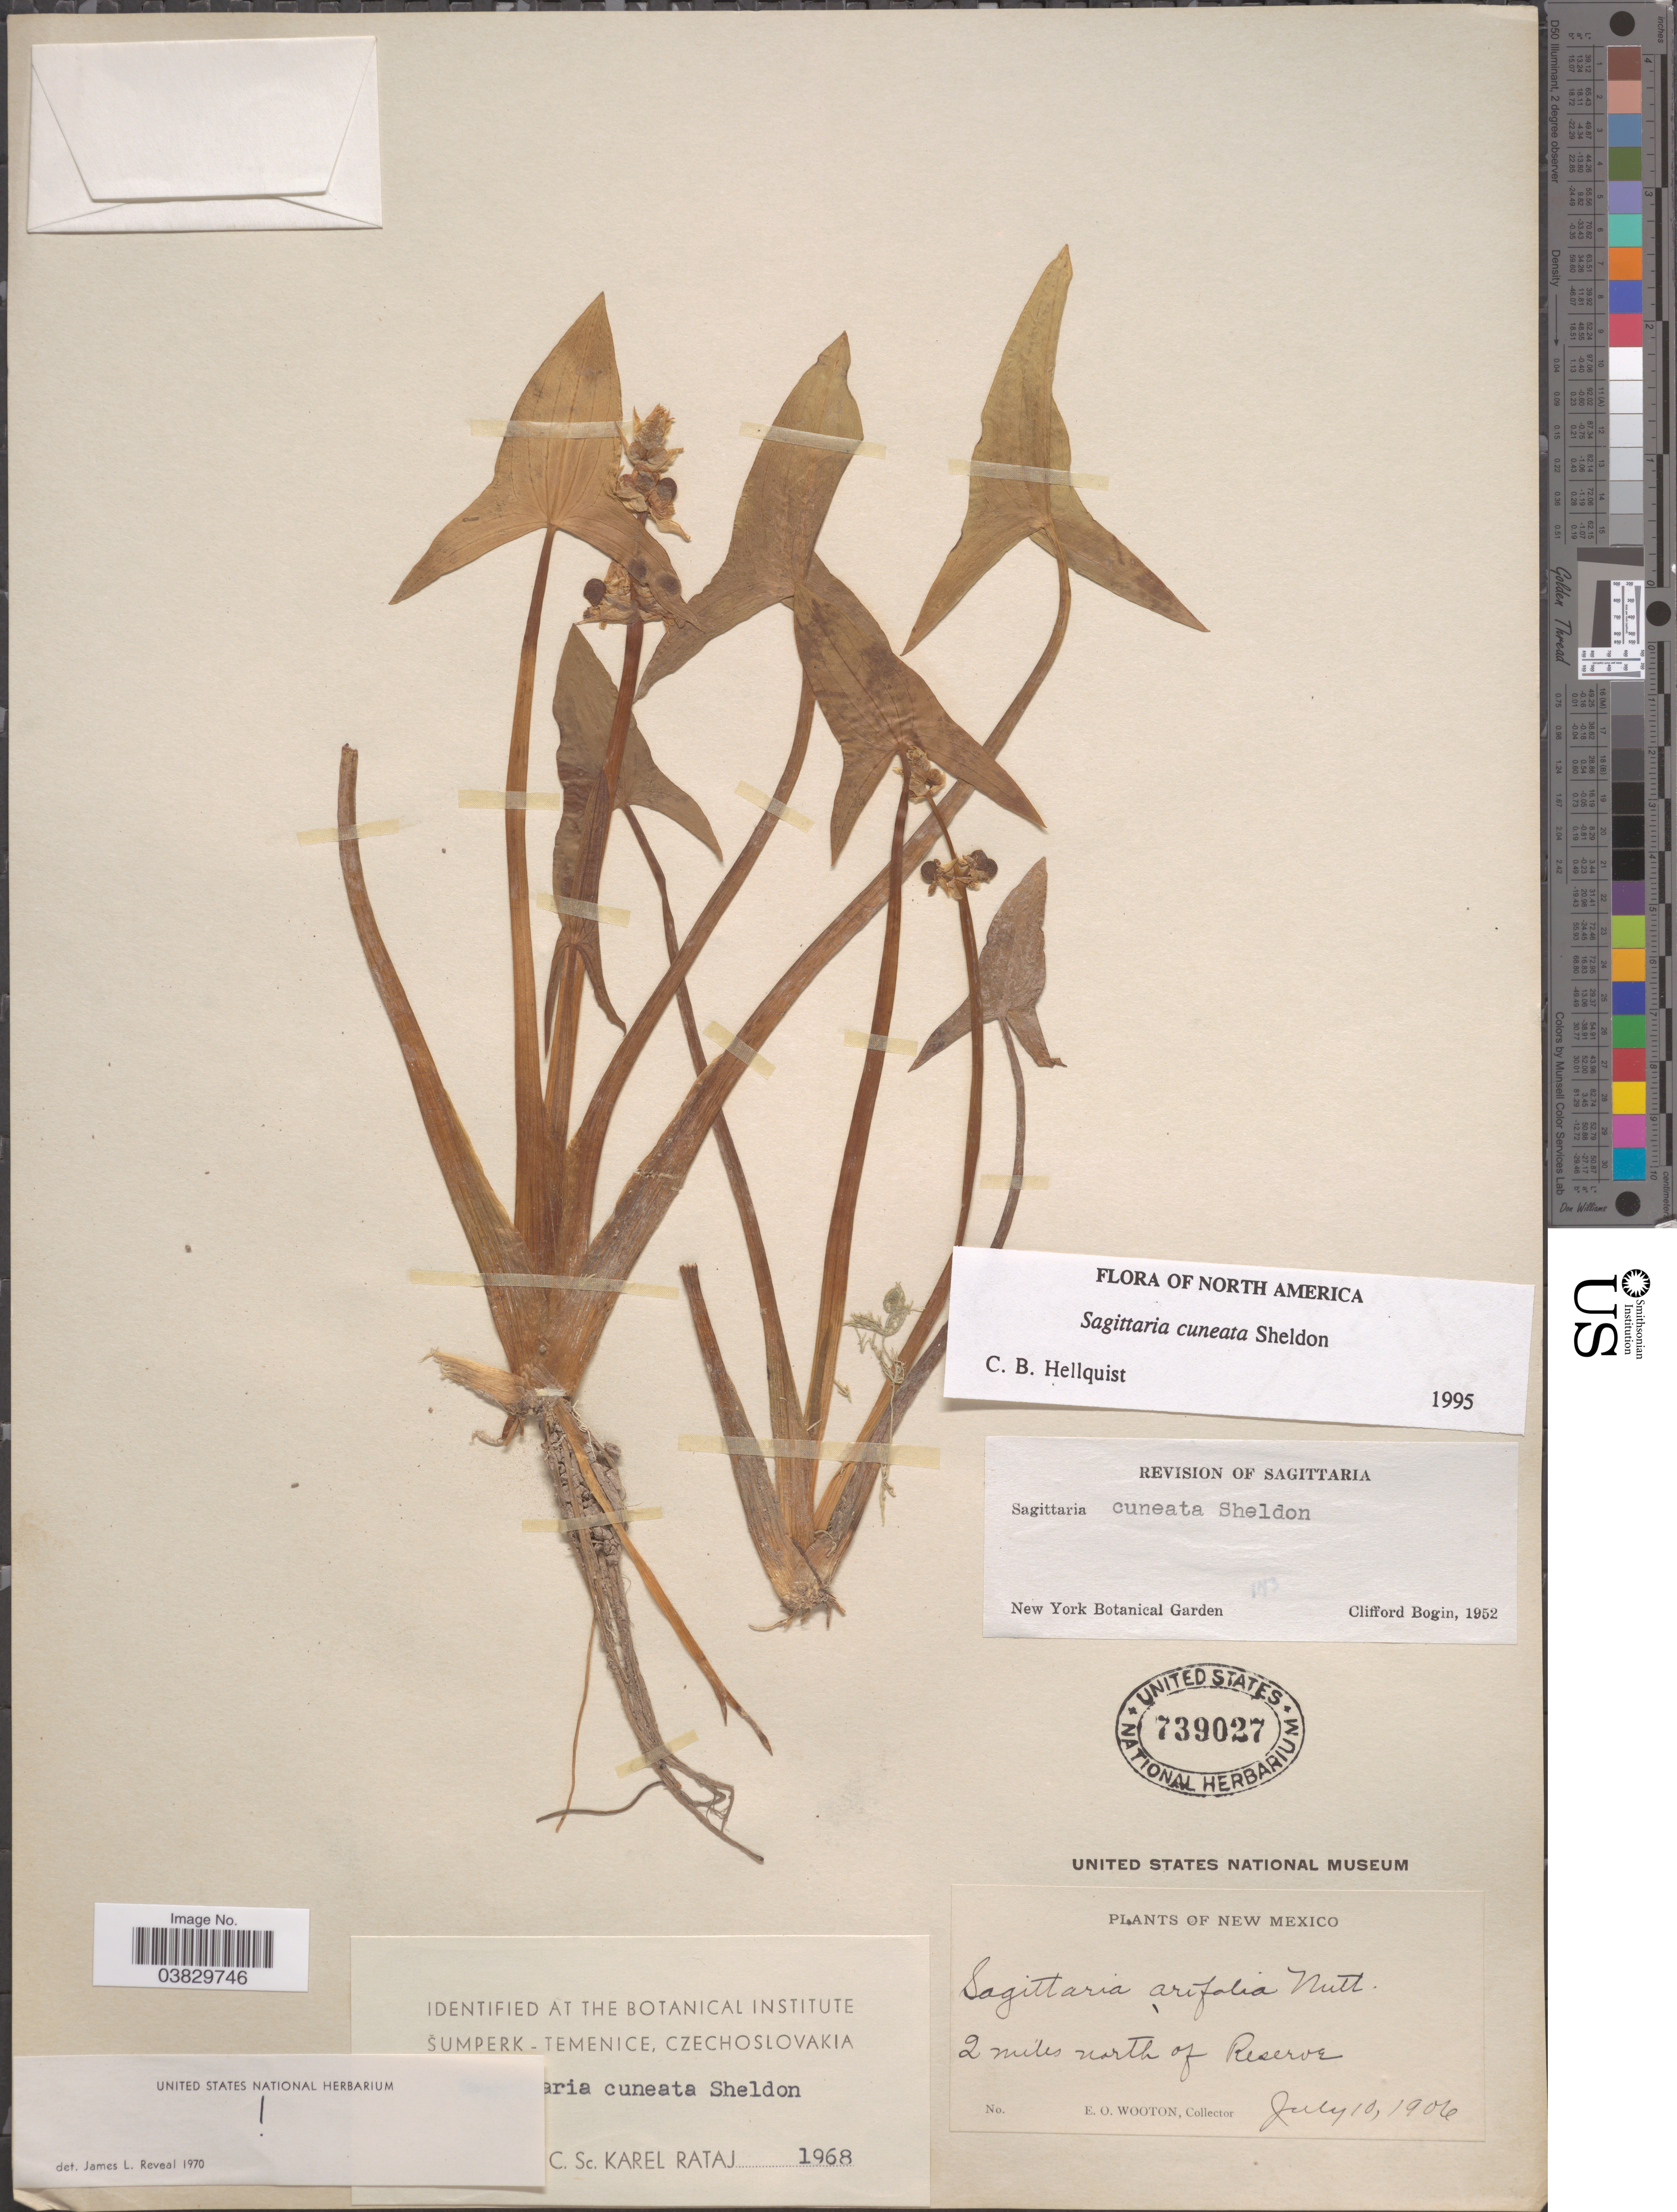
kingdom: Plantae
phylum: Tracheophyta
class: Liliopsida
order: Alismatales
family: Alismataceae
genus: Sagittaria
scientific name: Sagittaria cuneata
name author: E. Sheld.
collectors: E. O. Wooton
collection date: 1906-07-10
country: United States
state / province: New Mexico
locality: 2 miles north of Reserve.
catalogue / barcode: US 739027